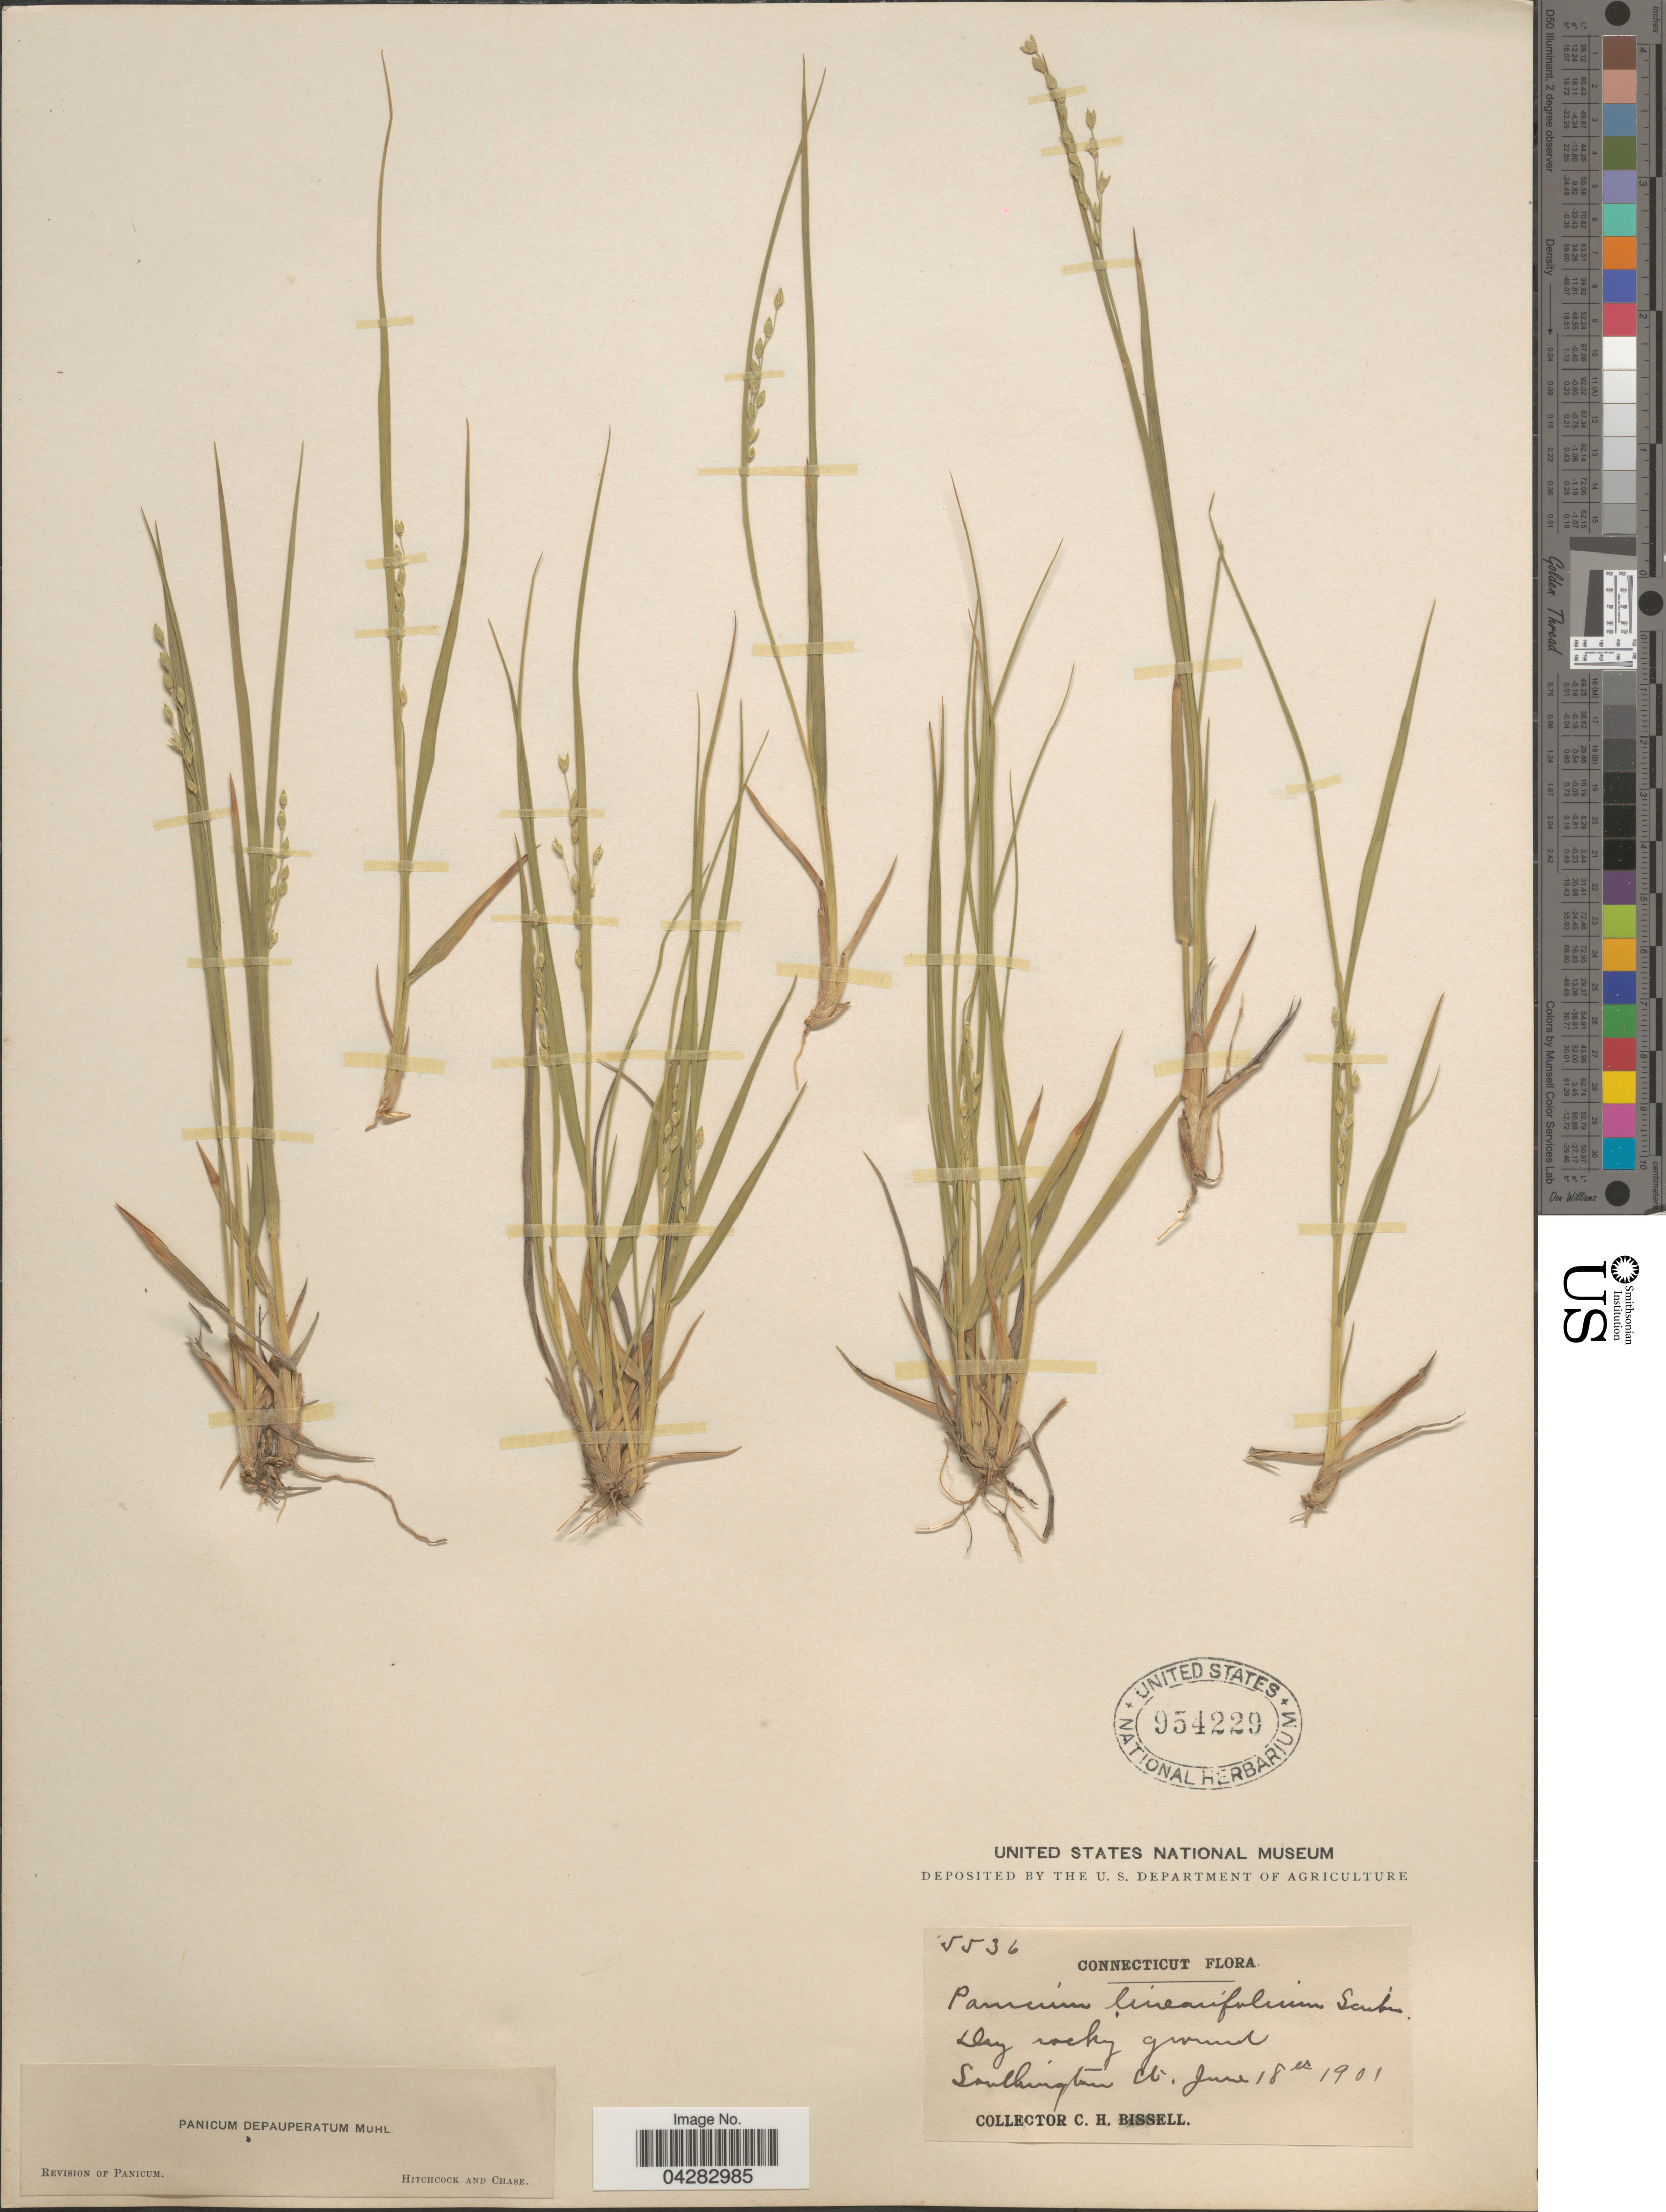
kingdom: Plantae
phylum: Tracheophyta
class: Liliopsida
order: Poales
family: Poaceae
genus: Dichanthelium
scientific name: Dichanthelium linearifolium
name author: (Scribn.) Gould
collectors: C. Bissell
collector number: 5536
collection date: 1901-06-18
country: United States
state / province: Connecticut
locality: Southington.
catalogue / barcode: US 954229